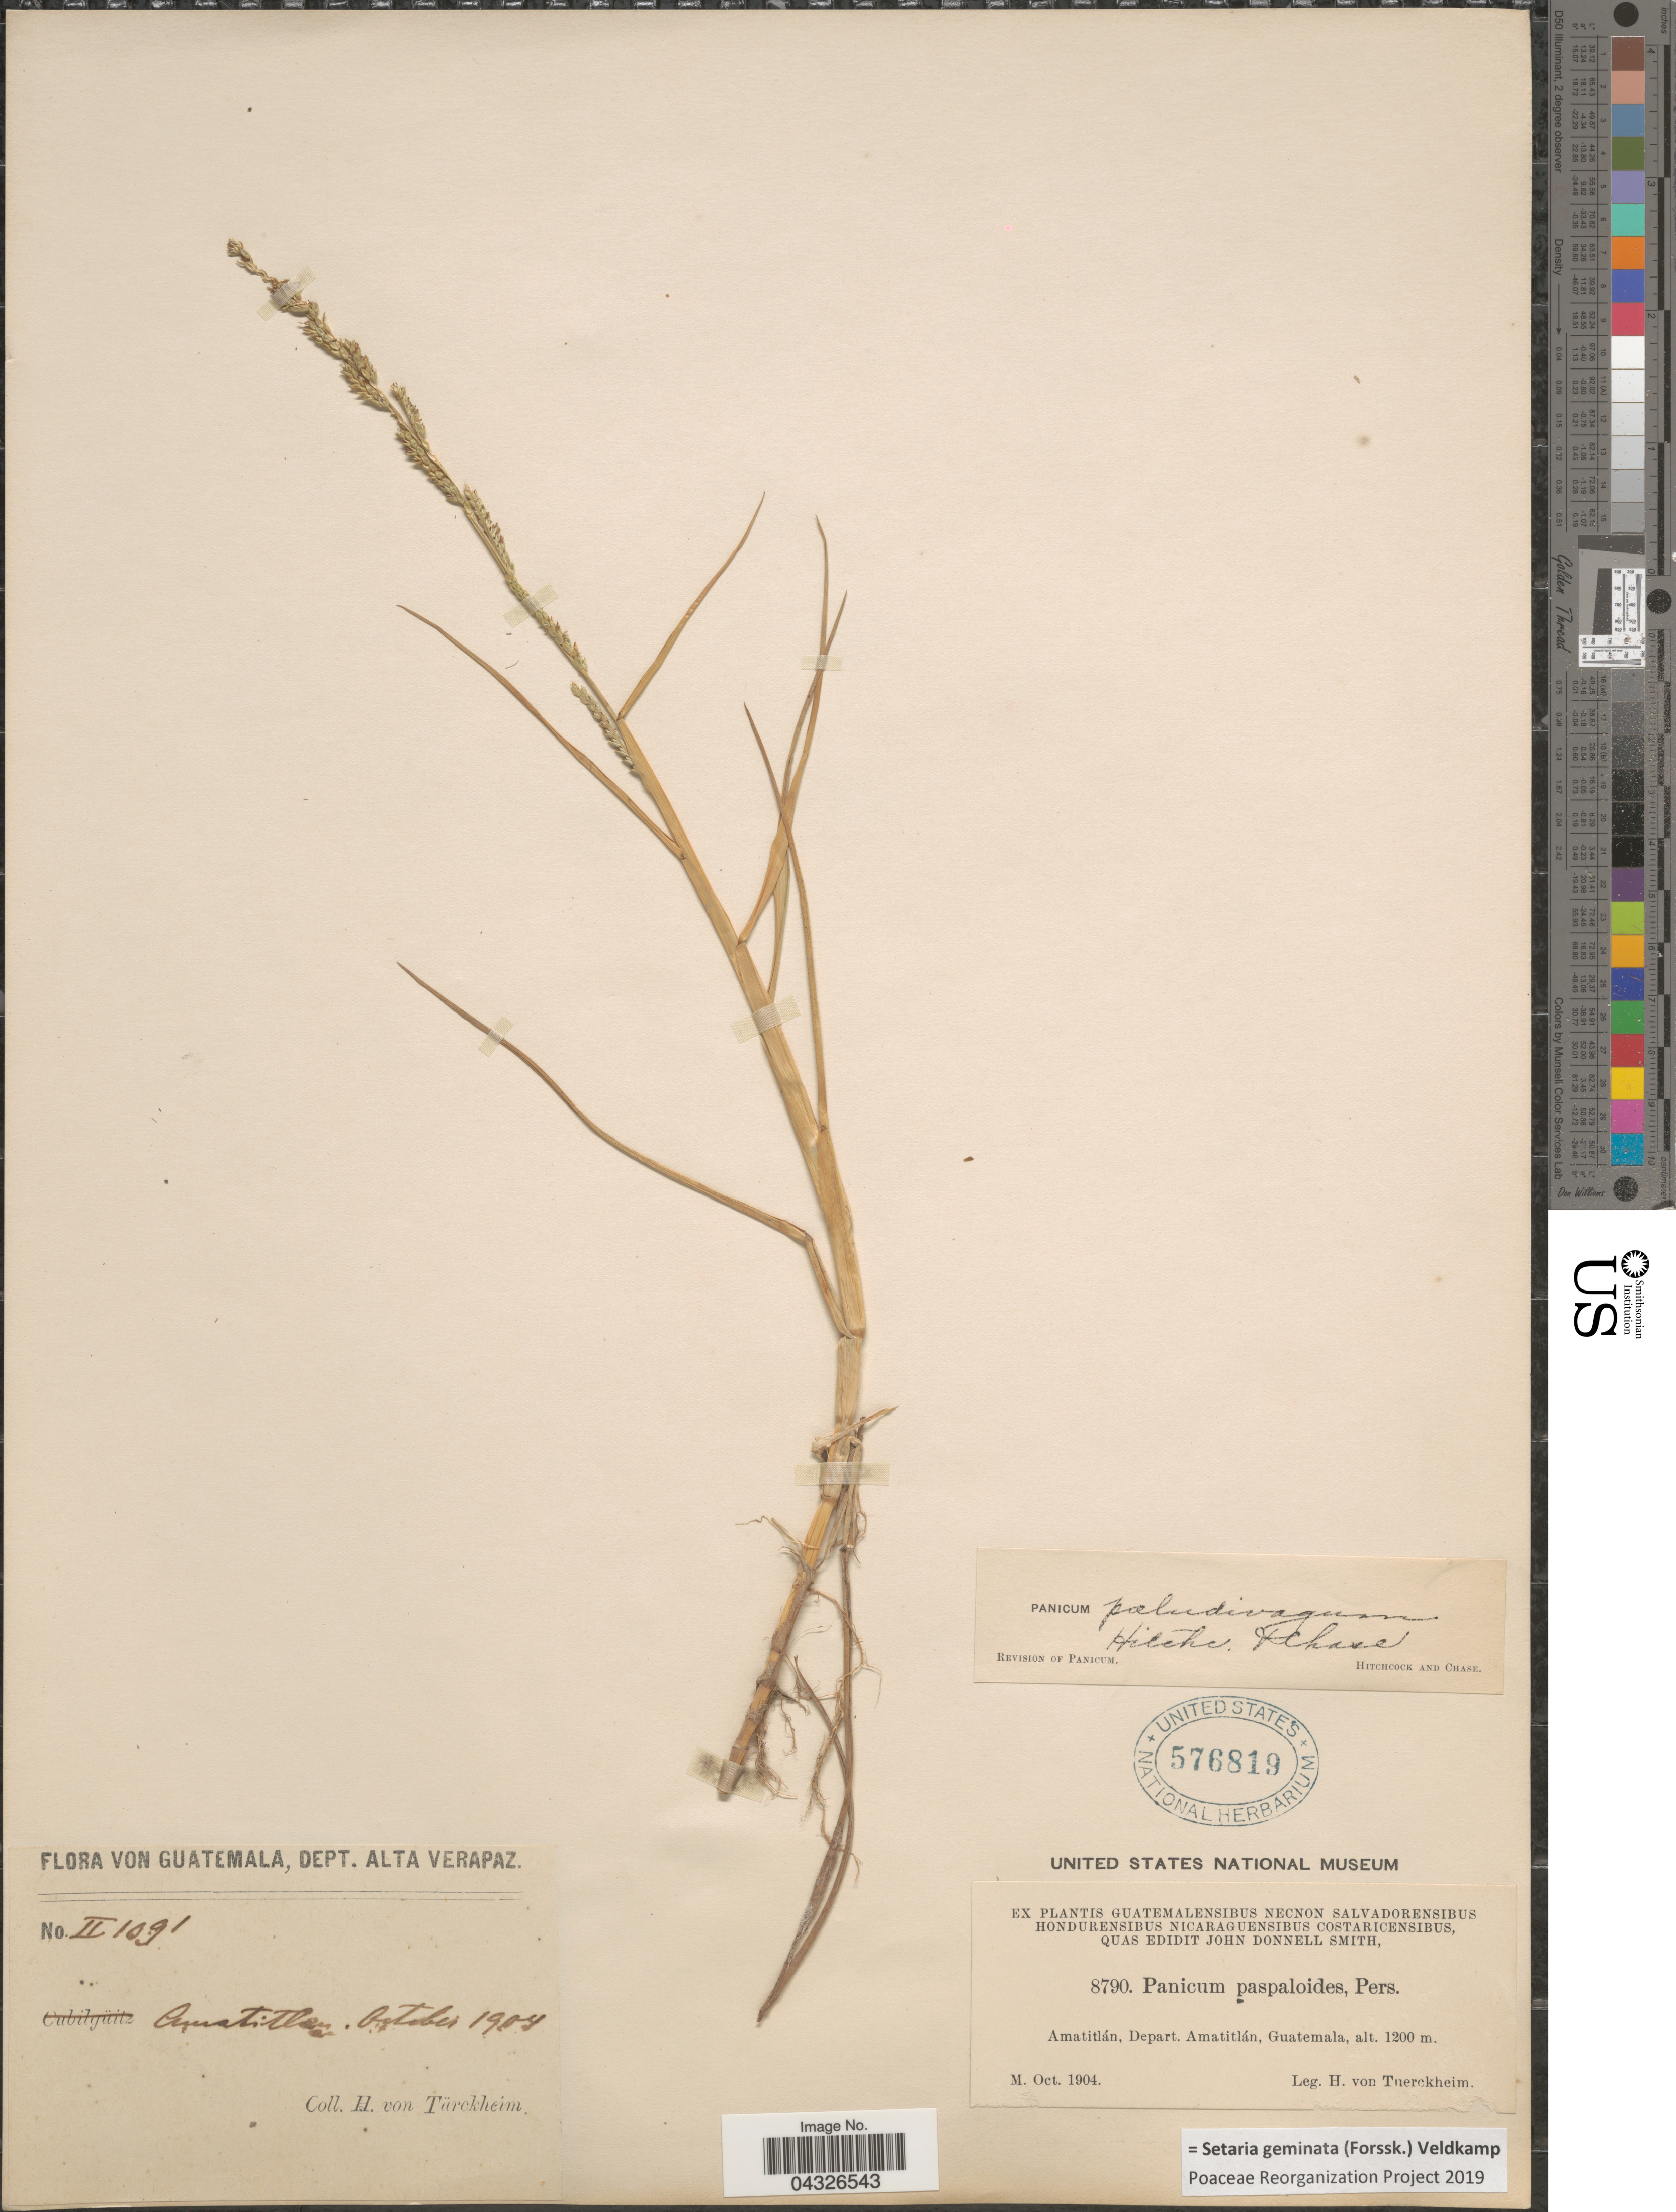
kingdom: Plantae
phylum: Tracheophyta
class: Liliopsida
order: Poales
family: Poaceae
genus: Setaria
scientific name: Setaria geminata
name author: (Forssk.) Veldkamp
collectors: H. von Türckheim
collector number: II1091/8790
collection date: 1904-10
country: Guatemala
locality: Amatitlan. Amatitlán, Depart. Amatitlán.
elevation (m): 1200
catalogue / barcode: US 576819